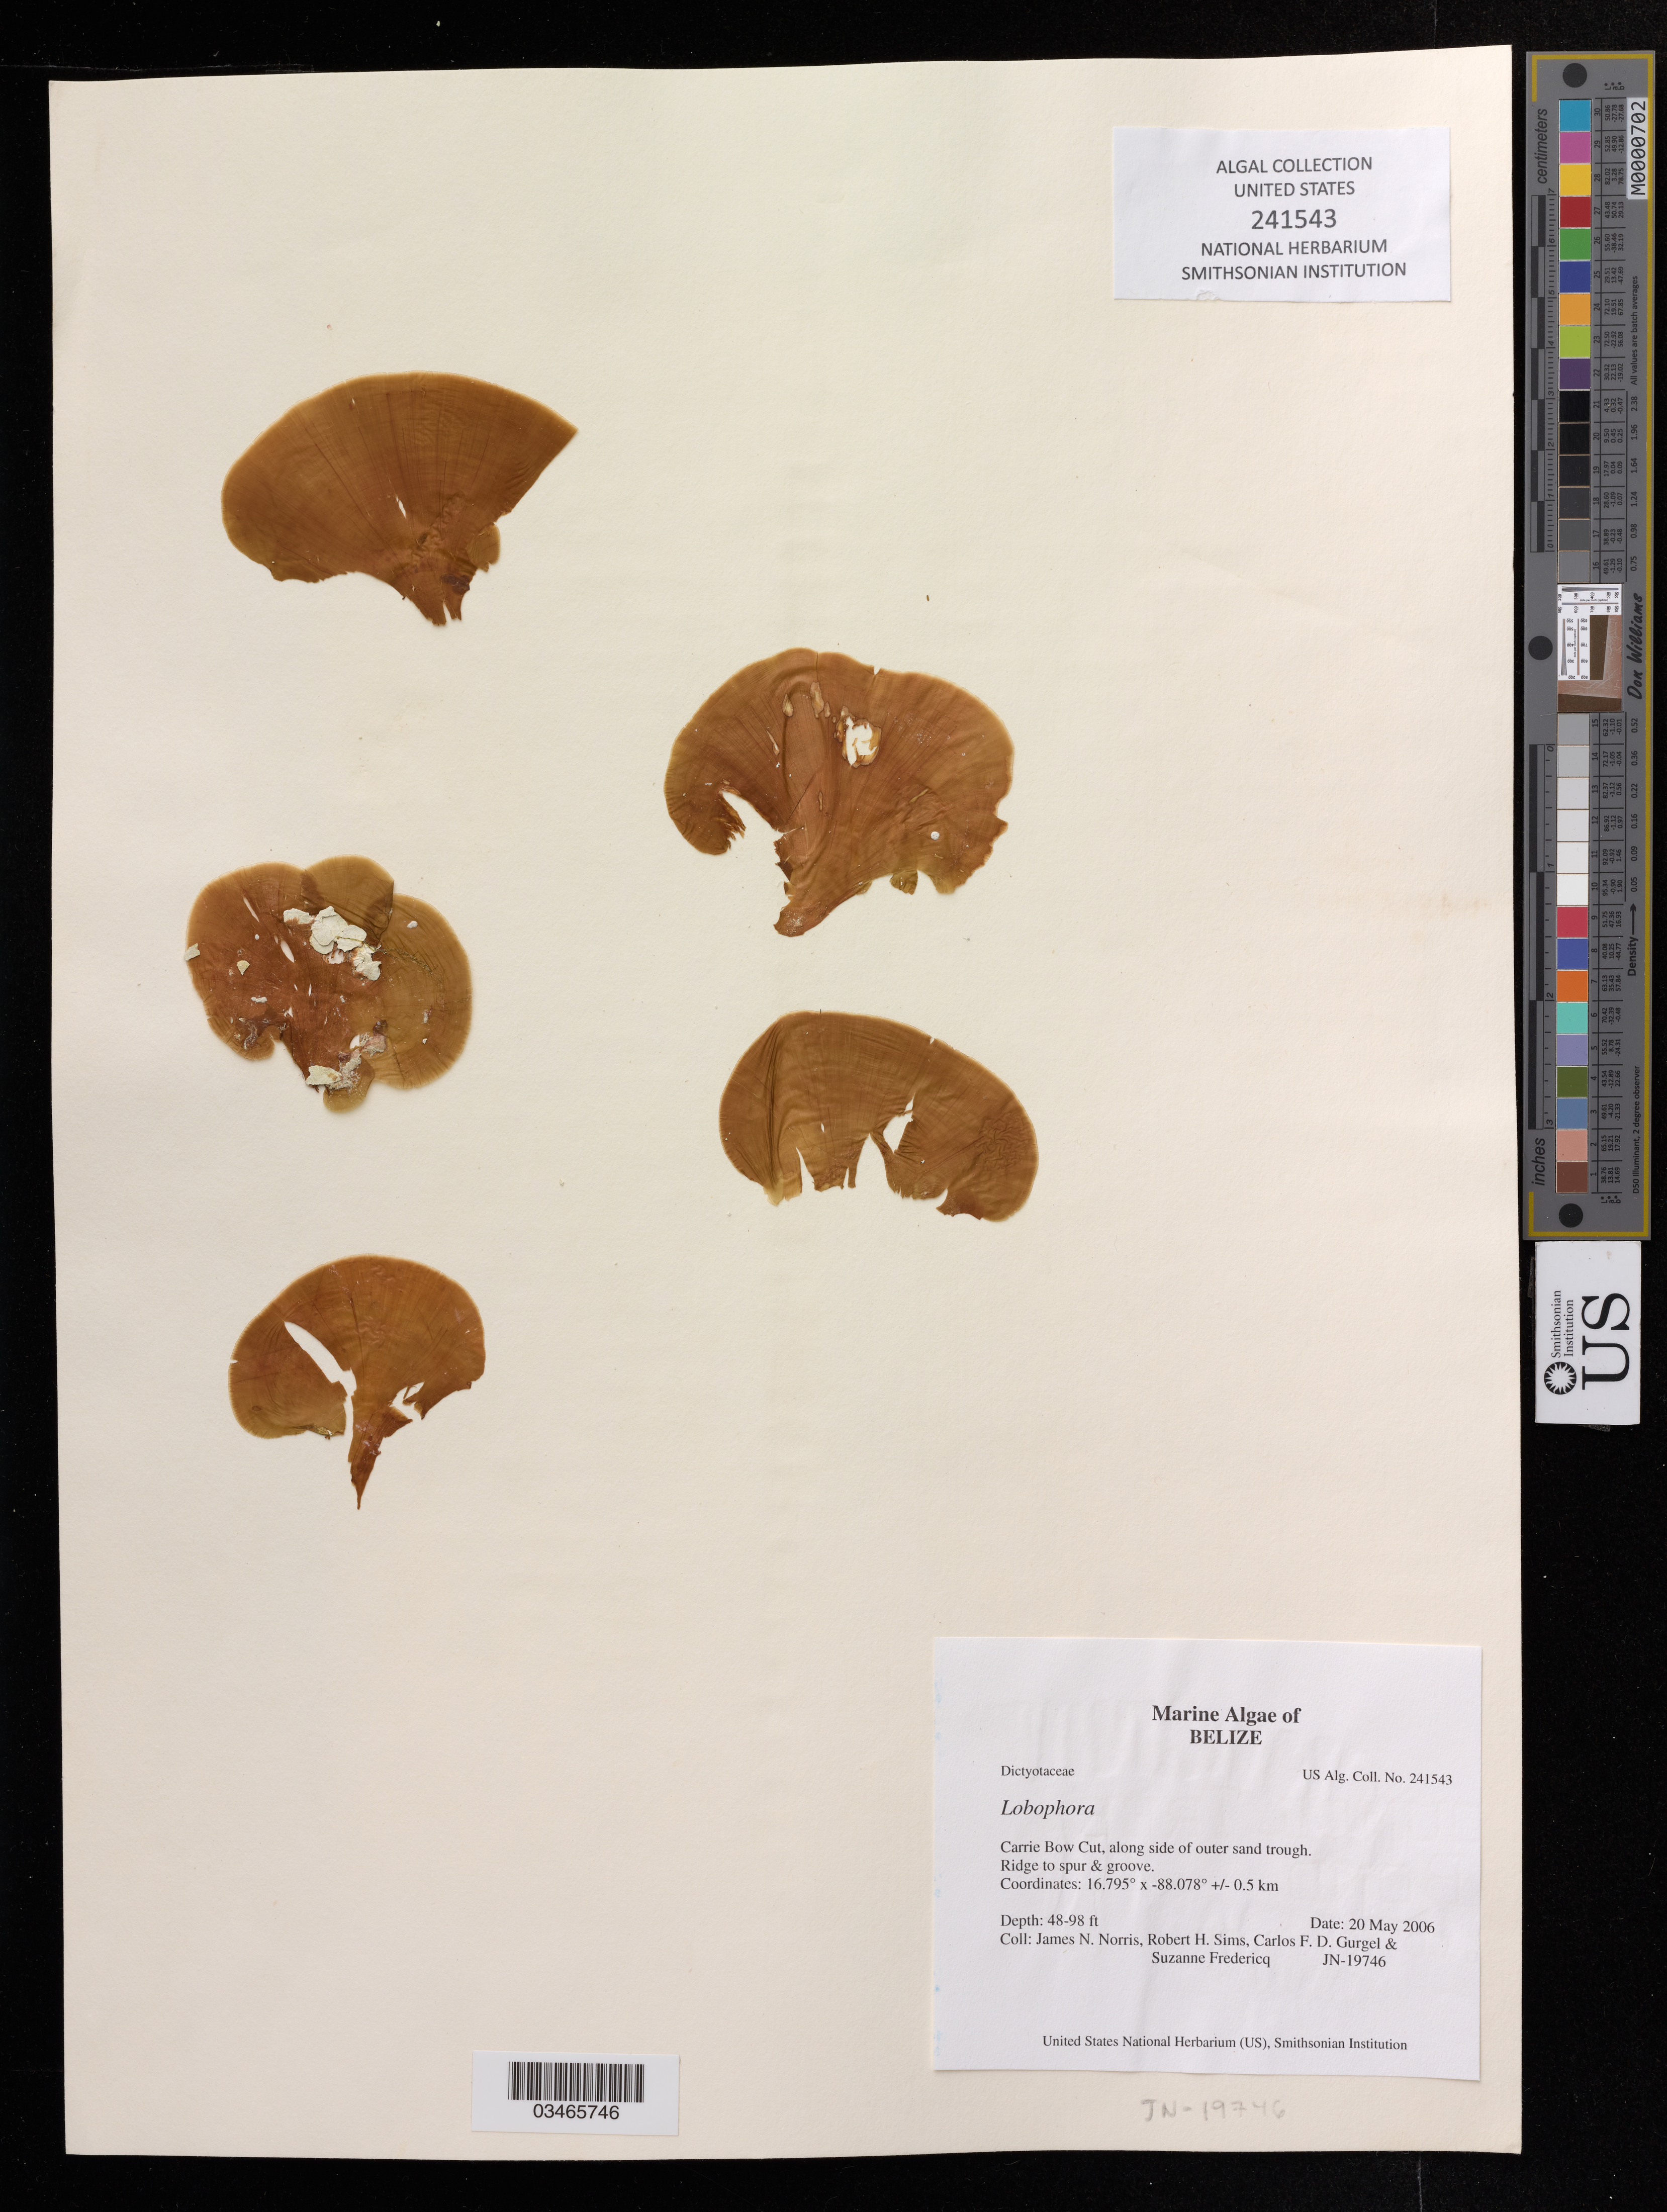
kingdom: Chromista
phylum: Ochrophyta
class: Phaeophyceae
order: Dictyotales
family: Dictyotaceae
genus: Lobophora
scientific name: Lobophora sp.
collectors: J. Norris, R. H. Sims, C. Gurgel & S. Fredericq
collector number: JN-19746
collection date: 2006-05-20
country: Belize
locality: Carrie Bow Cut, along side of outer sand trough. Ridge to spur & groove.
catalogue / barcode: US 241543